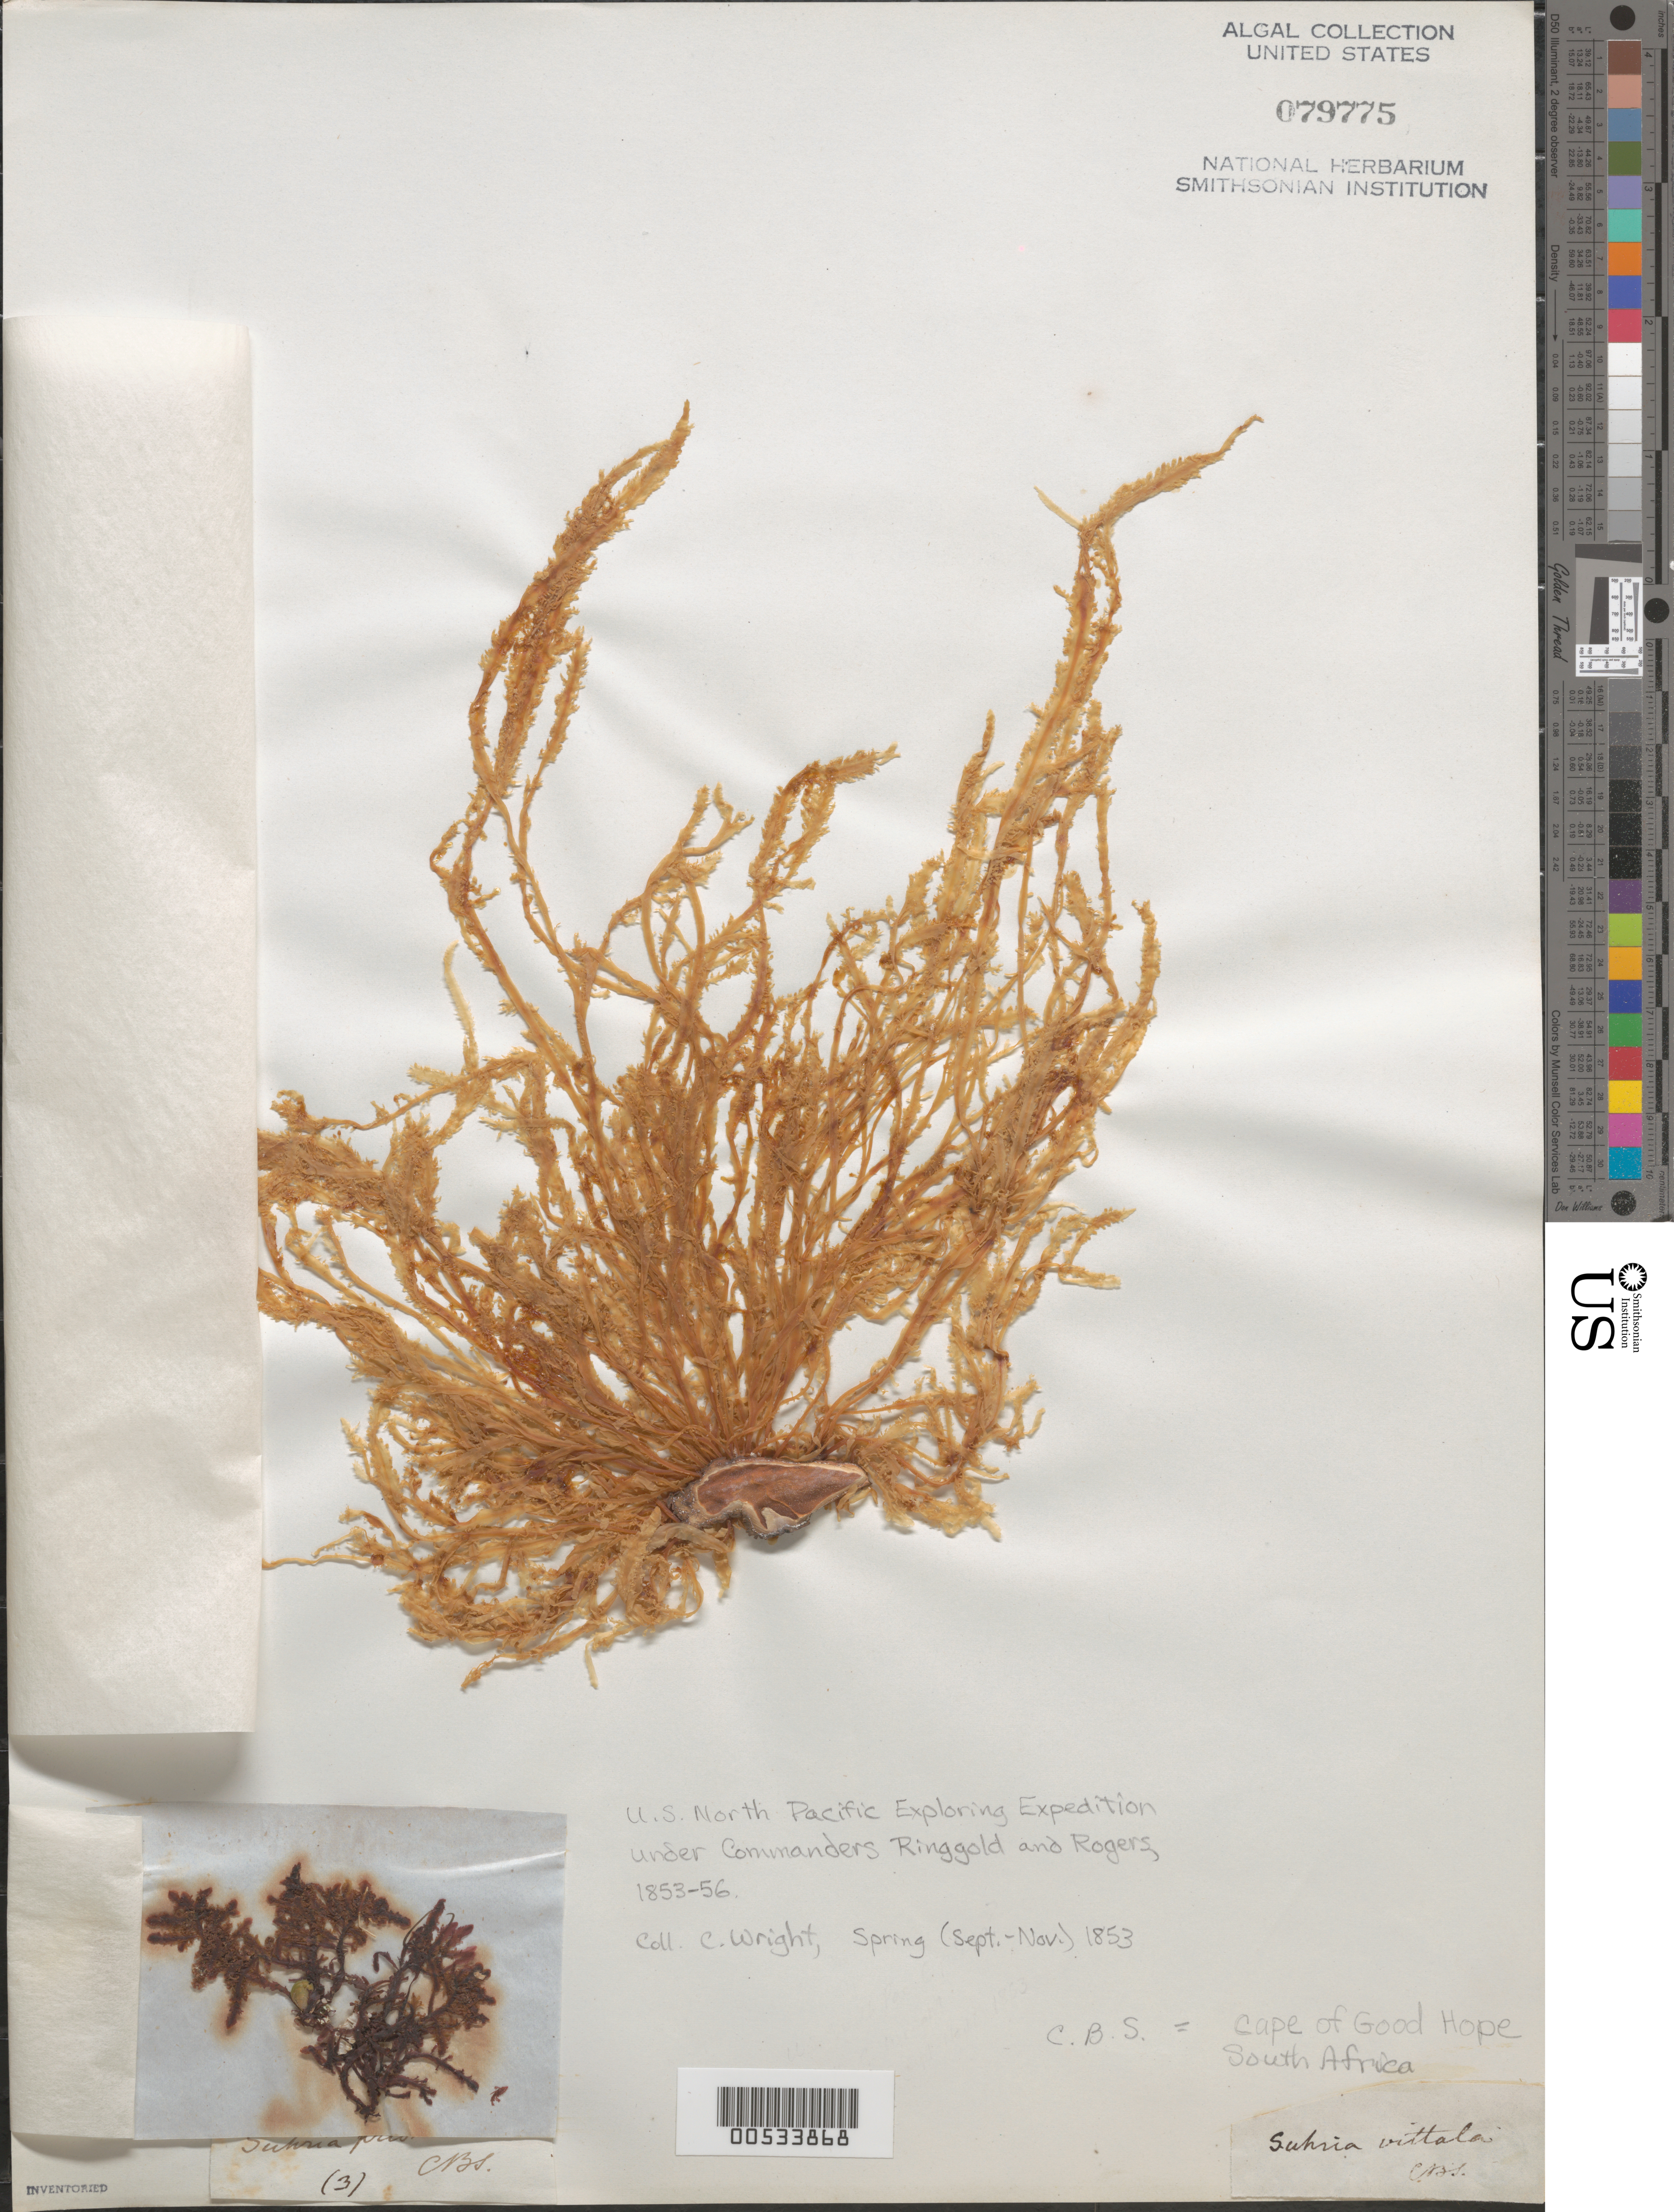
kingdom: Plantae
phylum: Rhodophyta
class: Florideophyceae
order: Gelidiales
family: Gelidiaceae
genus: Gelidium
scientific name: Gelidium vittatum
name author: (L.) Kütz.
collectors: C. Wright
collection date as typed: Sep 1853 TO -- Nov 1853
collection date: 1853-09/1853-11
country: South Africa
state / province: Western Cape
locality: Cape of good hope (c.b.s.)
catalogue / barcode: US 79775